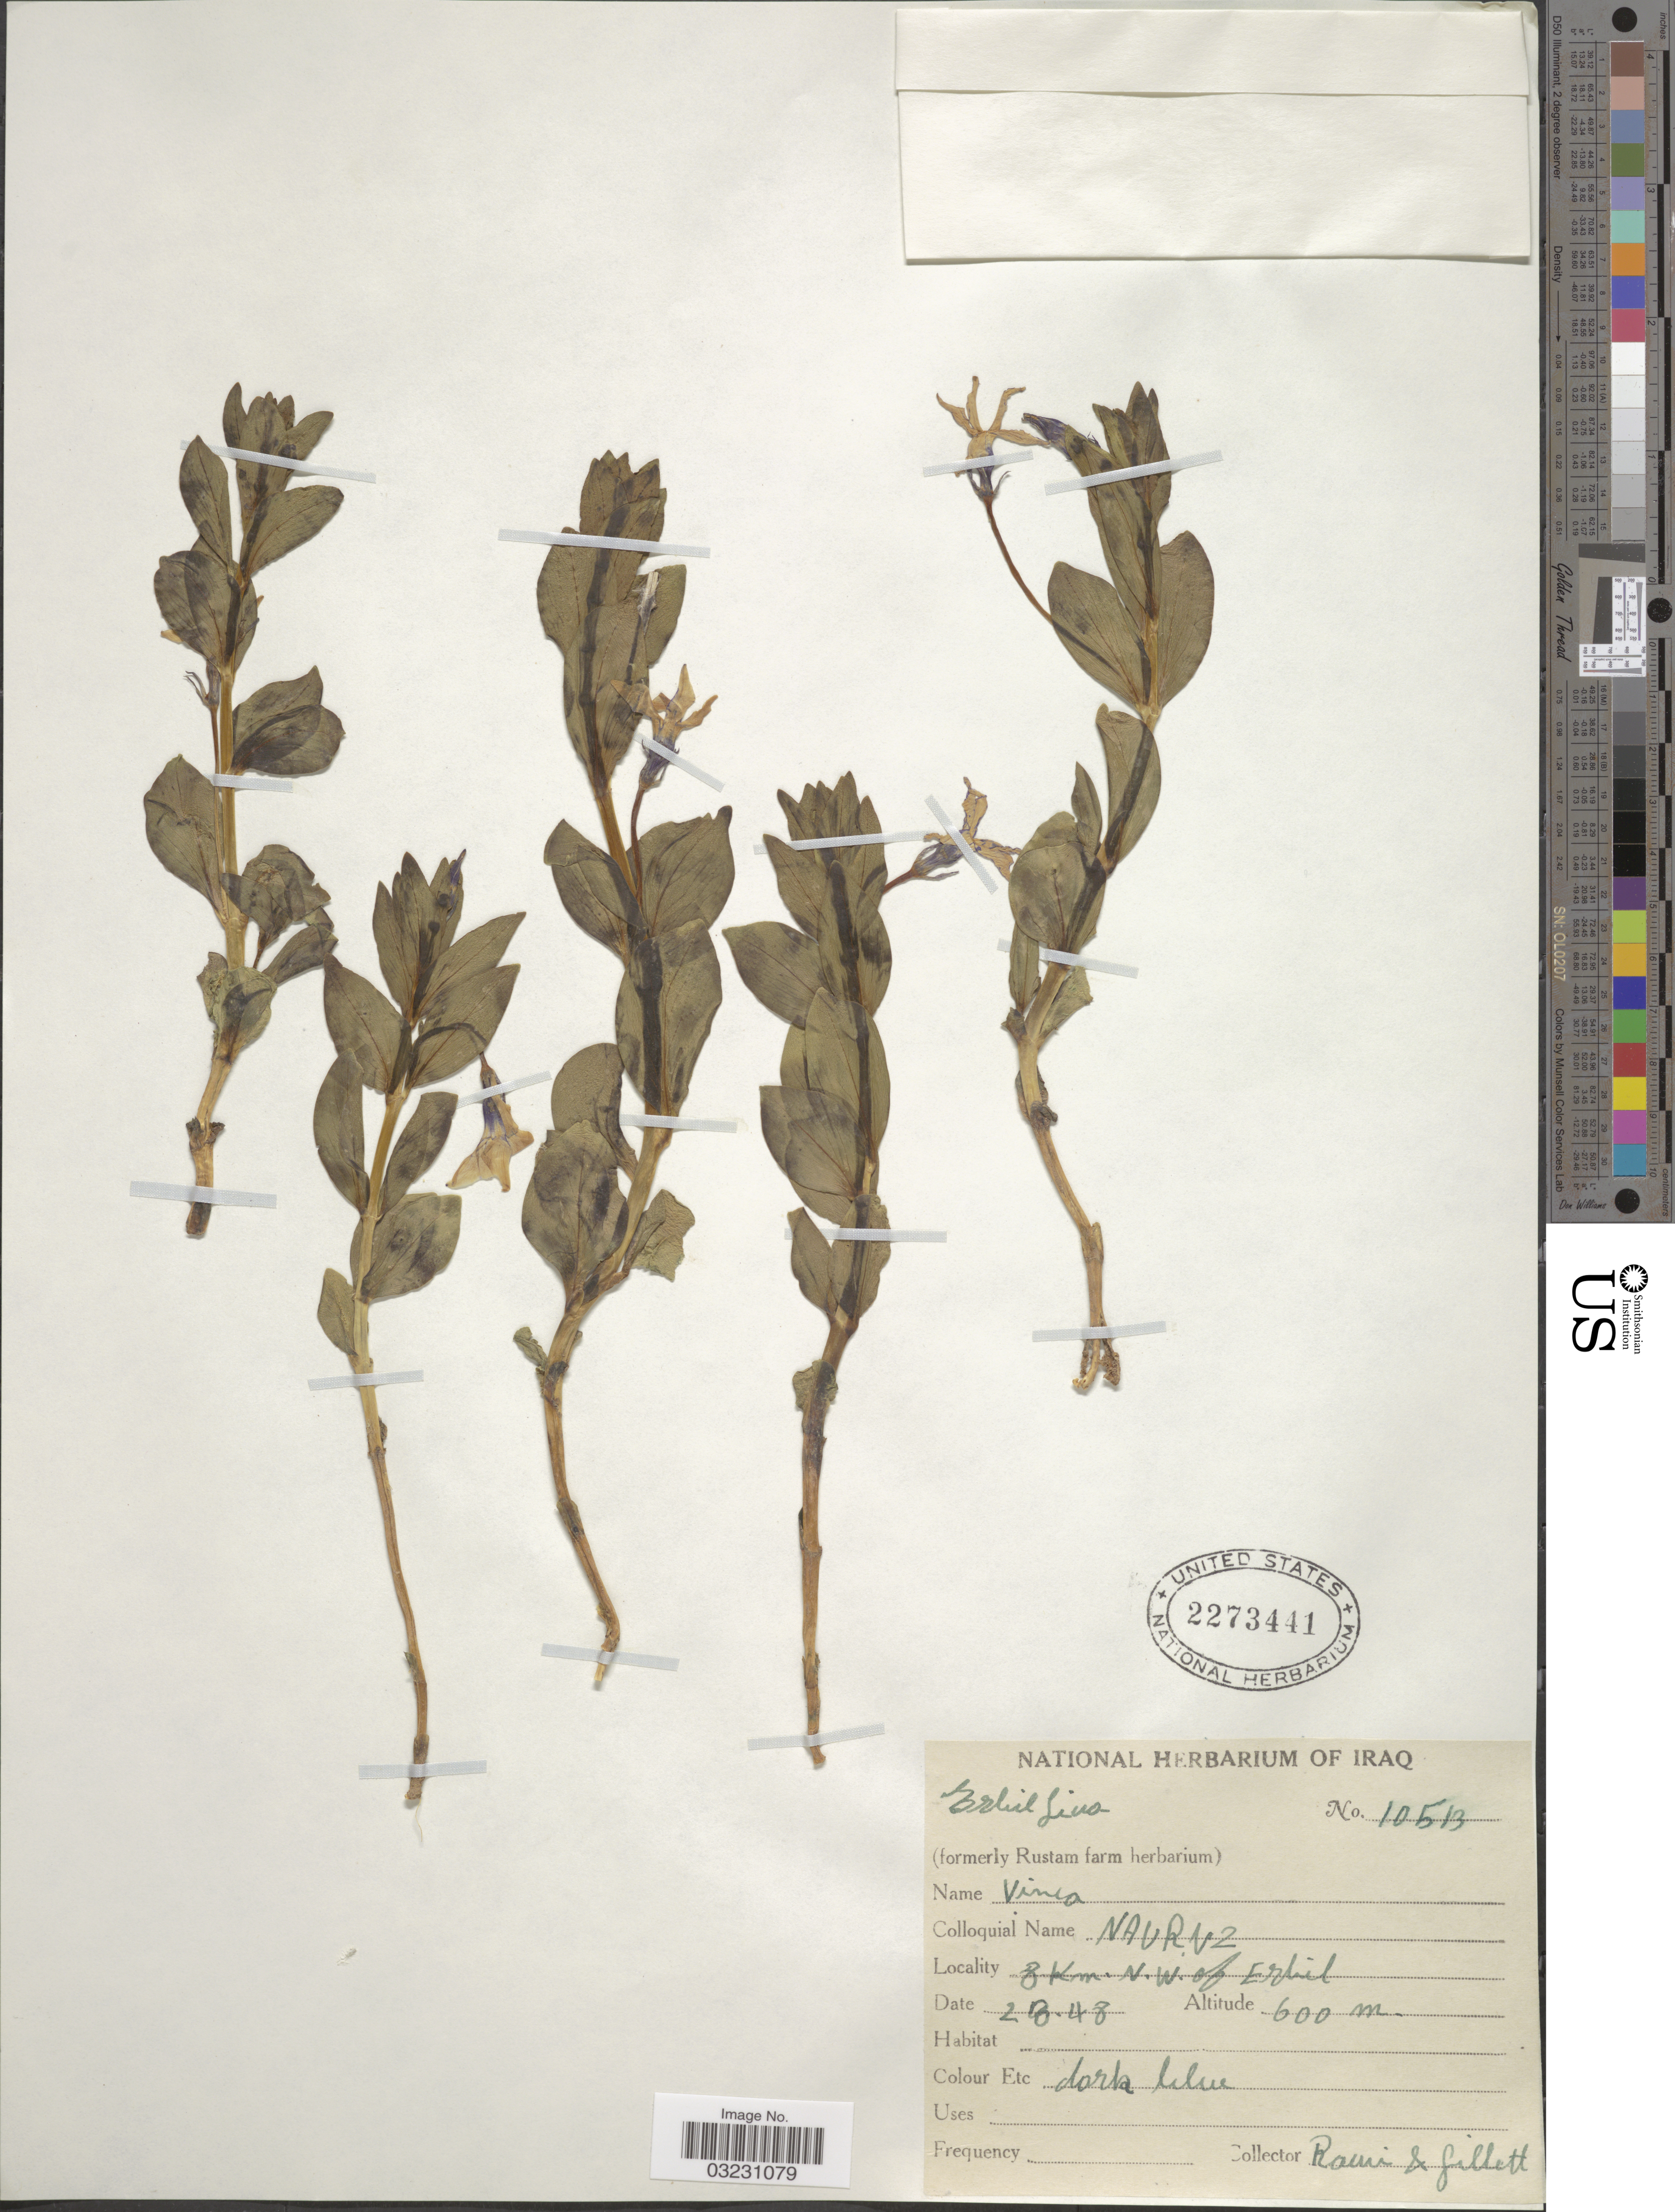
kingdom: Plantae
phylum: Tracheophyta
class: Magnoliopsida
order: Gentianales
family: Apocynaceae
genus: Vinca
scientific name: Vinca sp.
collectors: -. Rawi & Gillett, --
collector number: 10513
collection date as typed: Transcribed d/m/y: 2/8/48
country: Iraq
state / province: Arbīl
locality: Erbil Liwa. Nauruz. 8 Km. N.W. of Erbil.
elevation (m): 600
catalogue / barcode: US 2273441